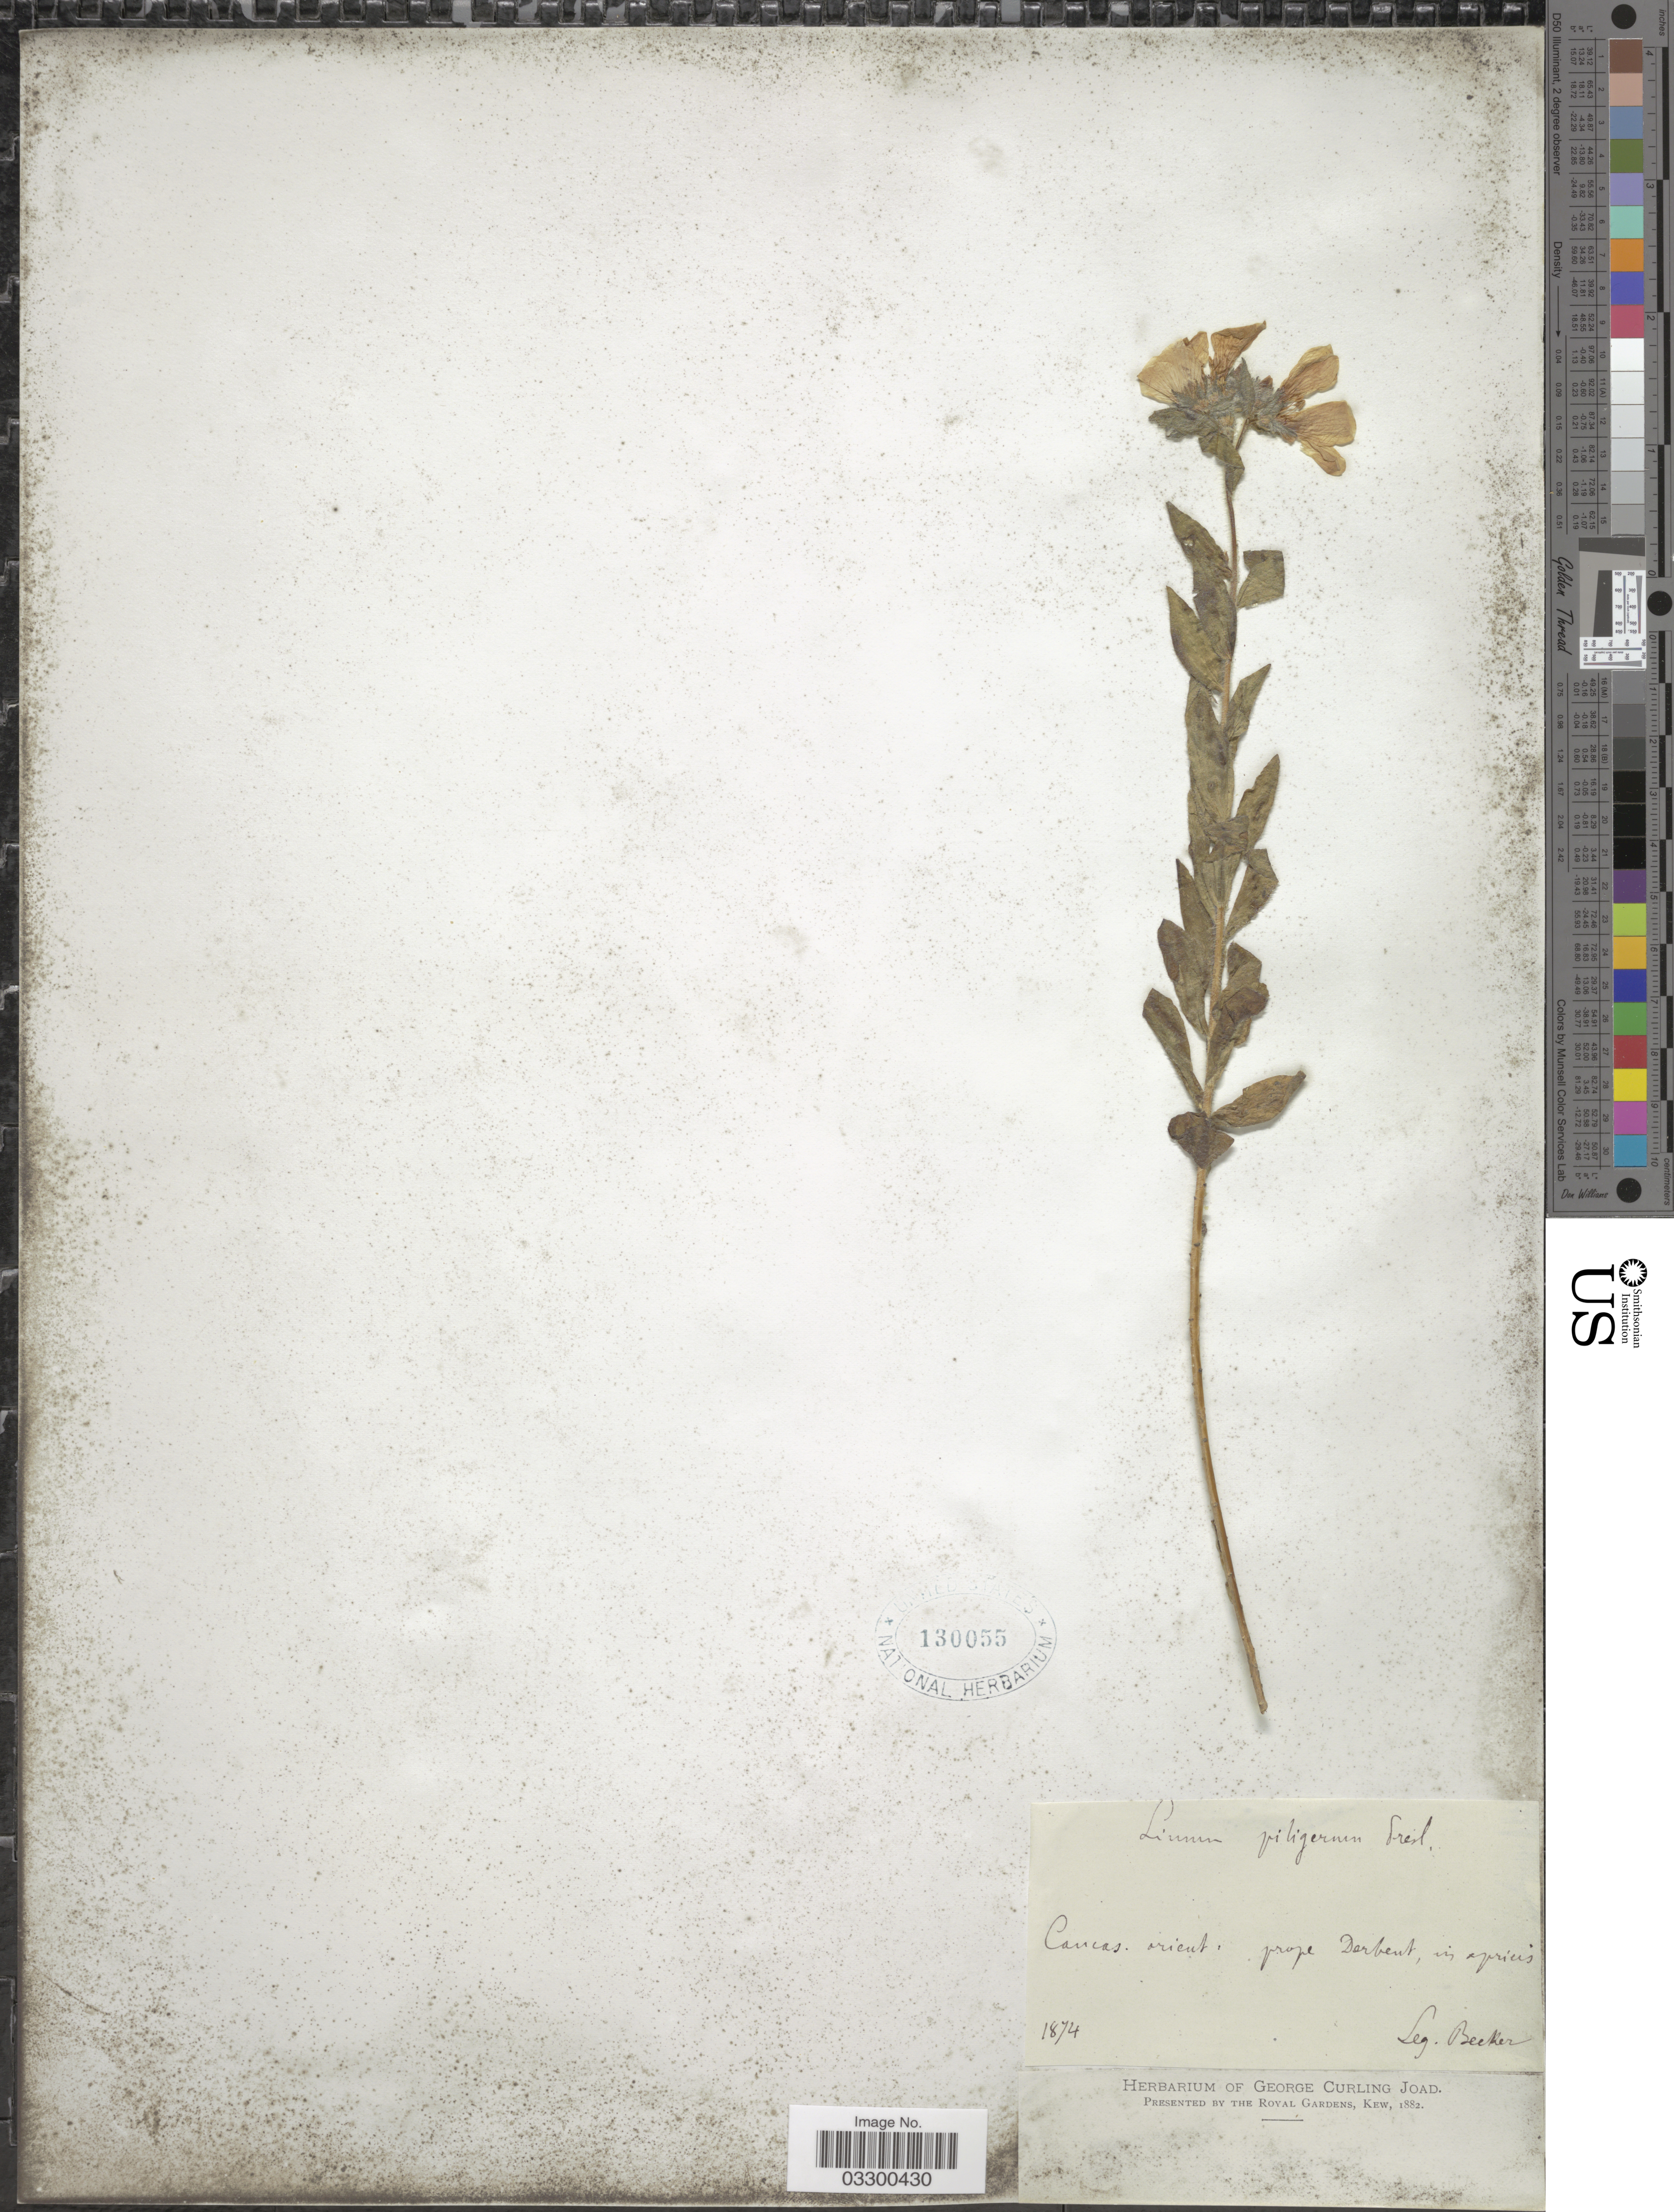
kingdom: Plantae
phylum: Tracheophyta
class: Magnoliopsida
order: Malpighiales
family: Linaceae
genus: Linum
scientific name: Linum piligerum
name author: C. Presl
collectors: -. Becker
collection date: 1874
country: Russian Federation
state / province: Dagestan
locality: Caucas. orient. prope Darbent, in apricis.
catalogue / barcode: US 130055